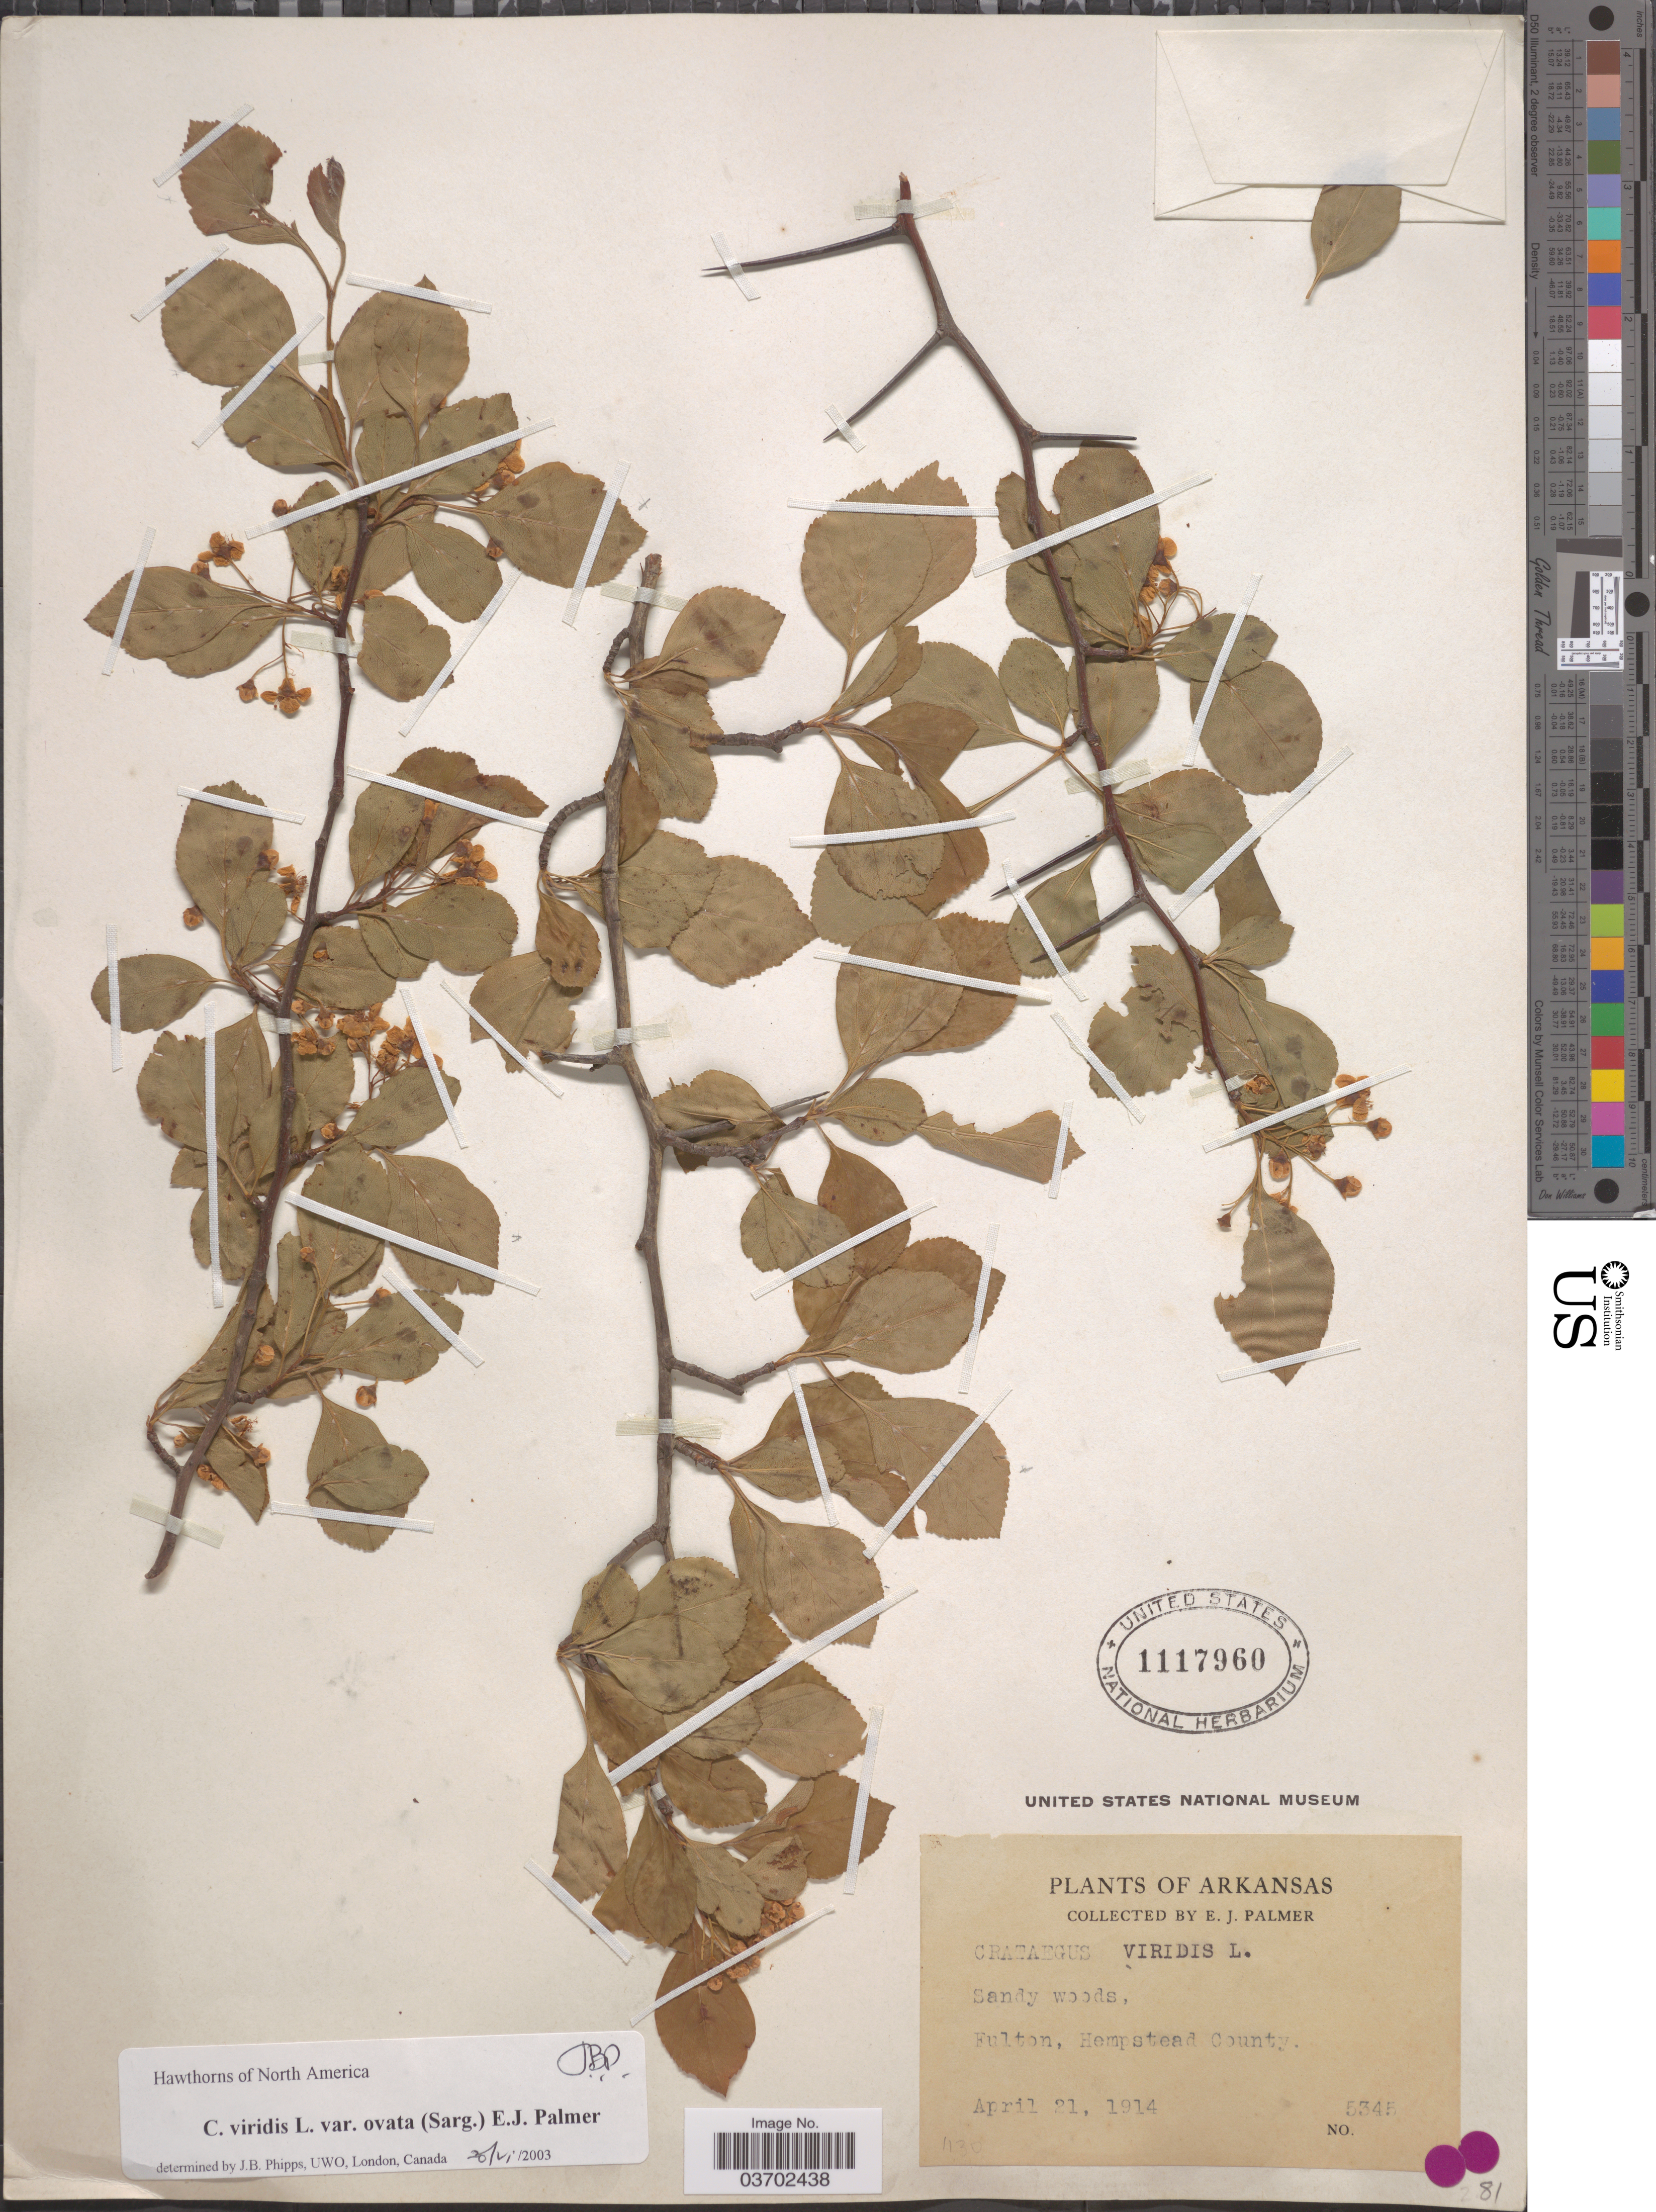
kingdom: Plantae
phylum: Tracheophyta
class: Magnoliopsida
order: Rosales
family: Rosaceae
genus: Crataegus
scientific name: Crataegus viridis var. ovata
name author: (Sarg.) E.J. Palmer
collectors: E. J. Palmer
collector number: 5345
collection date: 1914-04-21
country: United States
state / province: Arkansas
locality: Fulton, Hempstead County.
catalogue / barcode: US 1117960